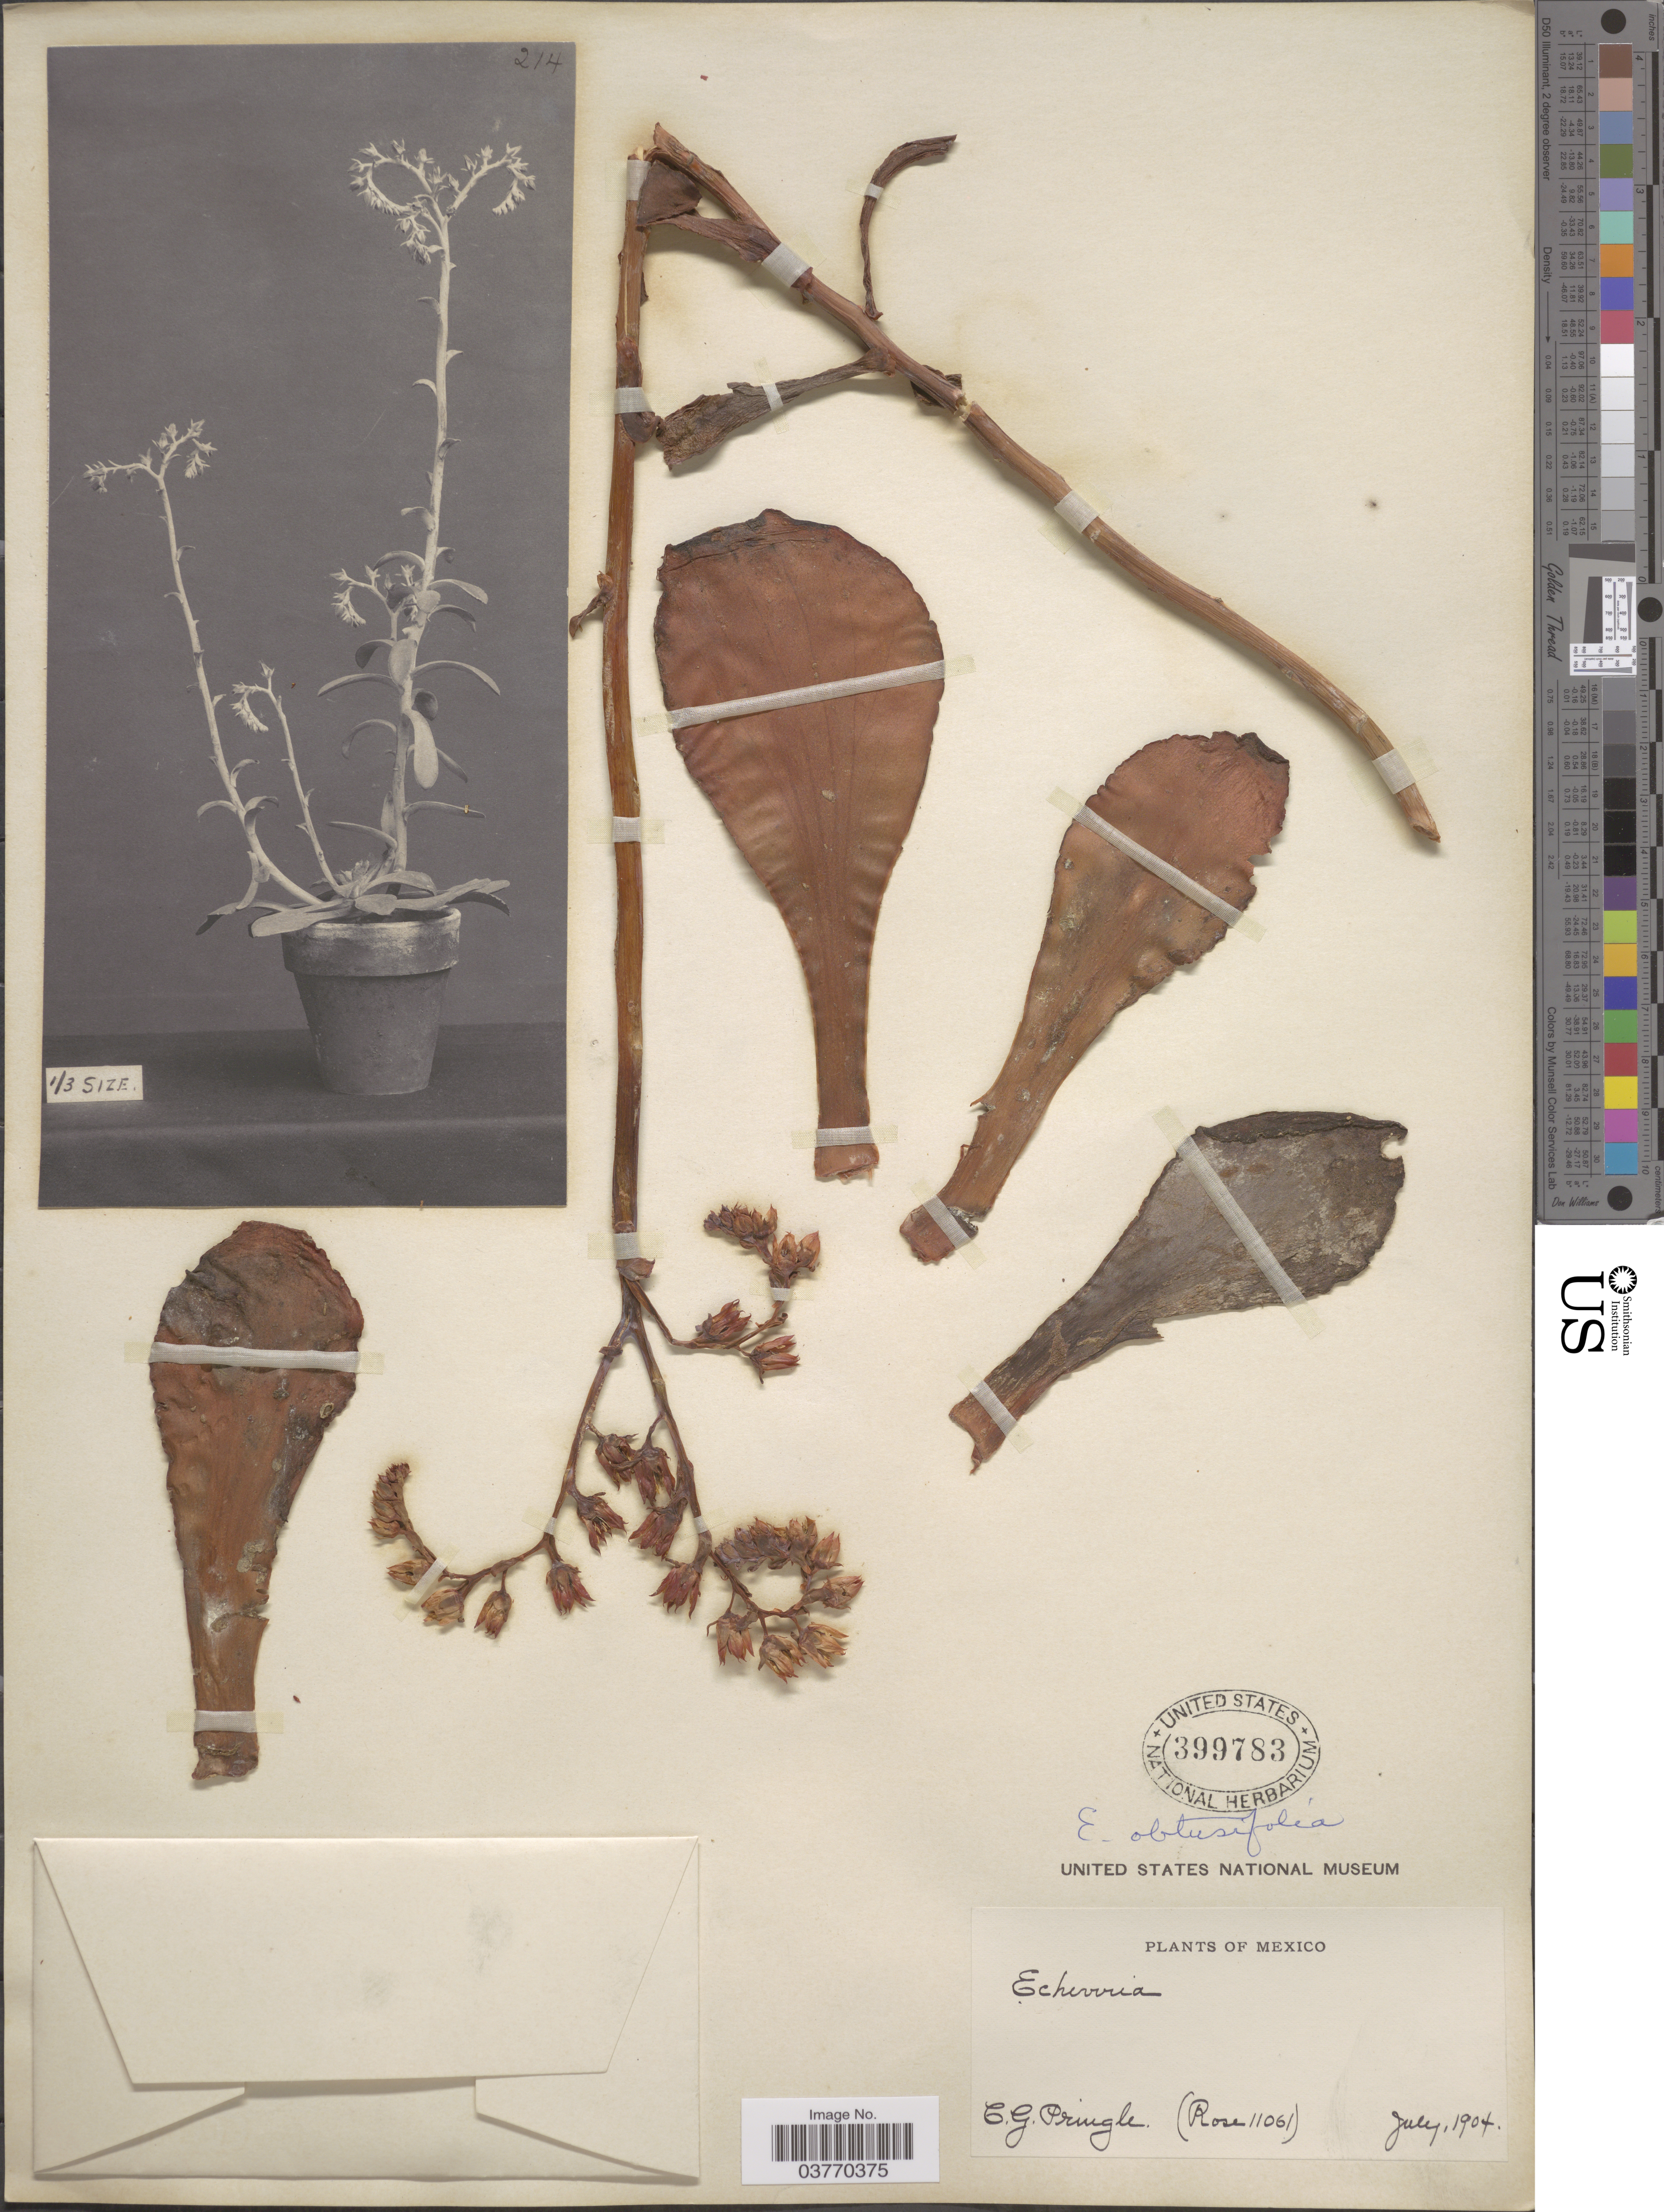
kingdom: Plantae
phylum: Tracheophyta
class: Magnoliopsida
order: Saxifragales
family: Crassulaceae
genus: Echeveria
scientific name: Echeveria obtusifolia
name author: Rose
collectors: C. G. Pringle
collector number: Rose11061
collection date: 1904-07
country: Mexico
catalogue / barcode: US 399783